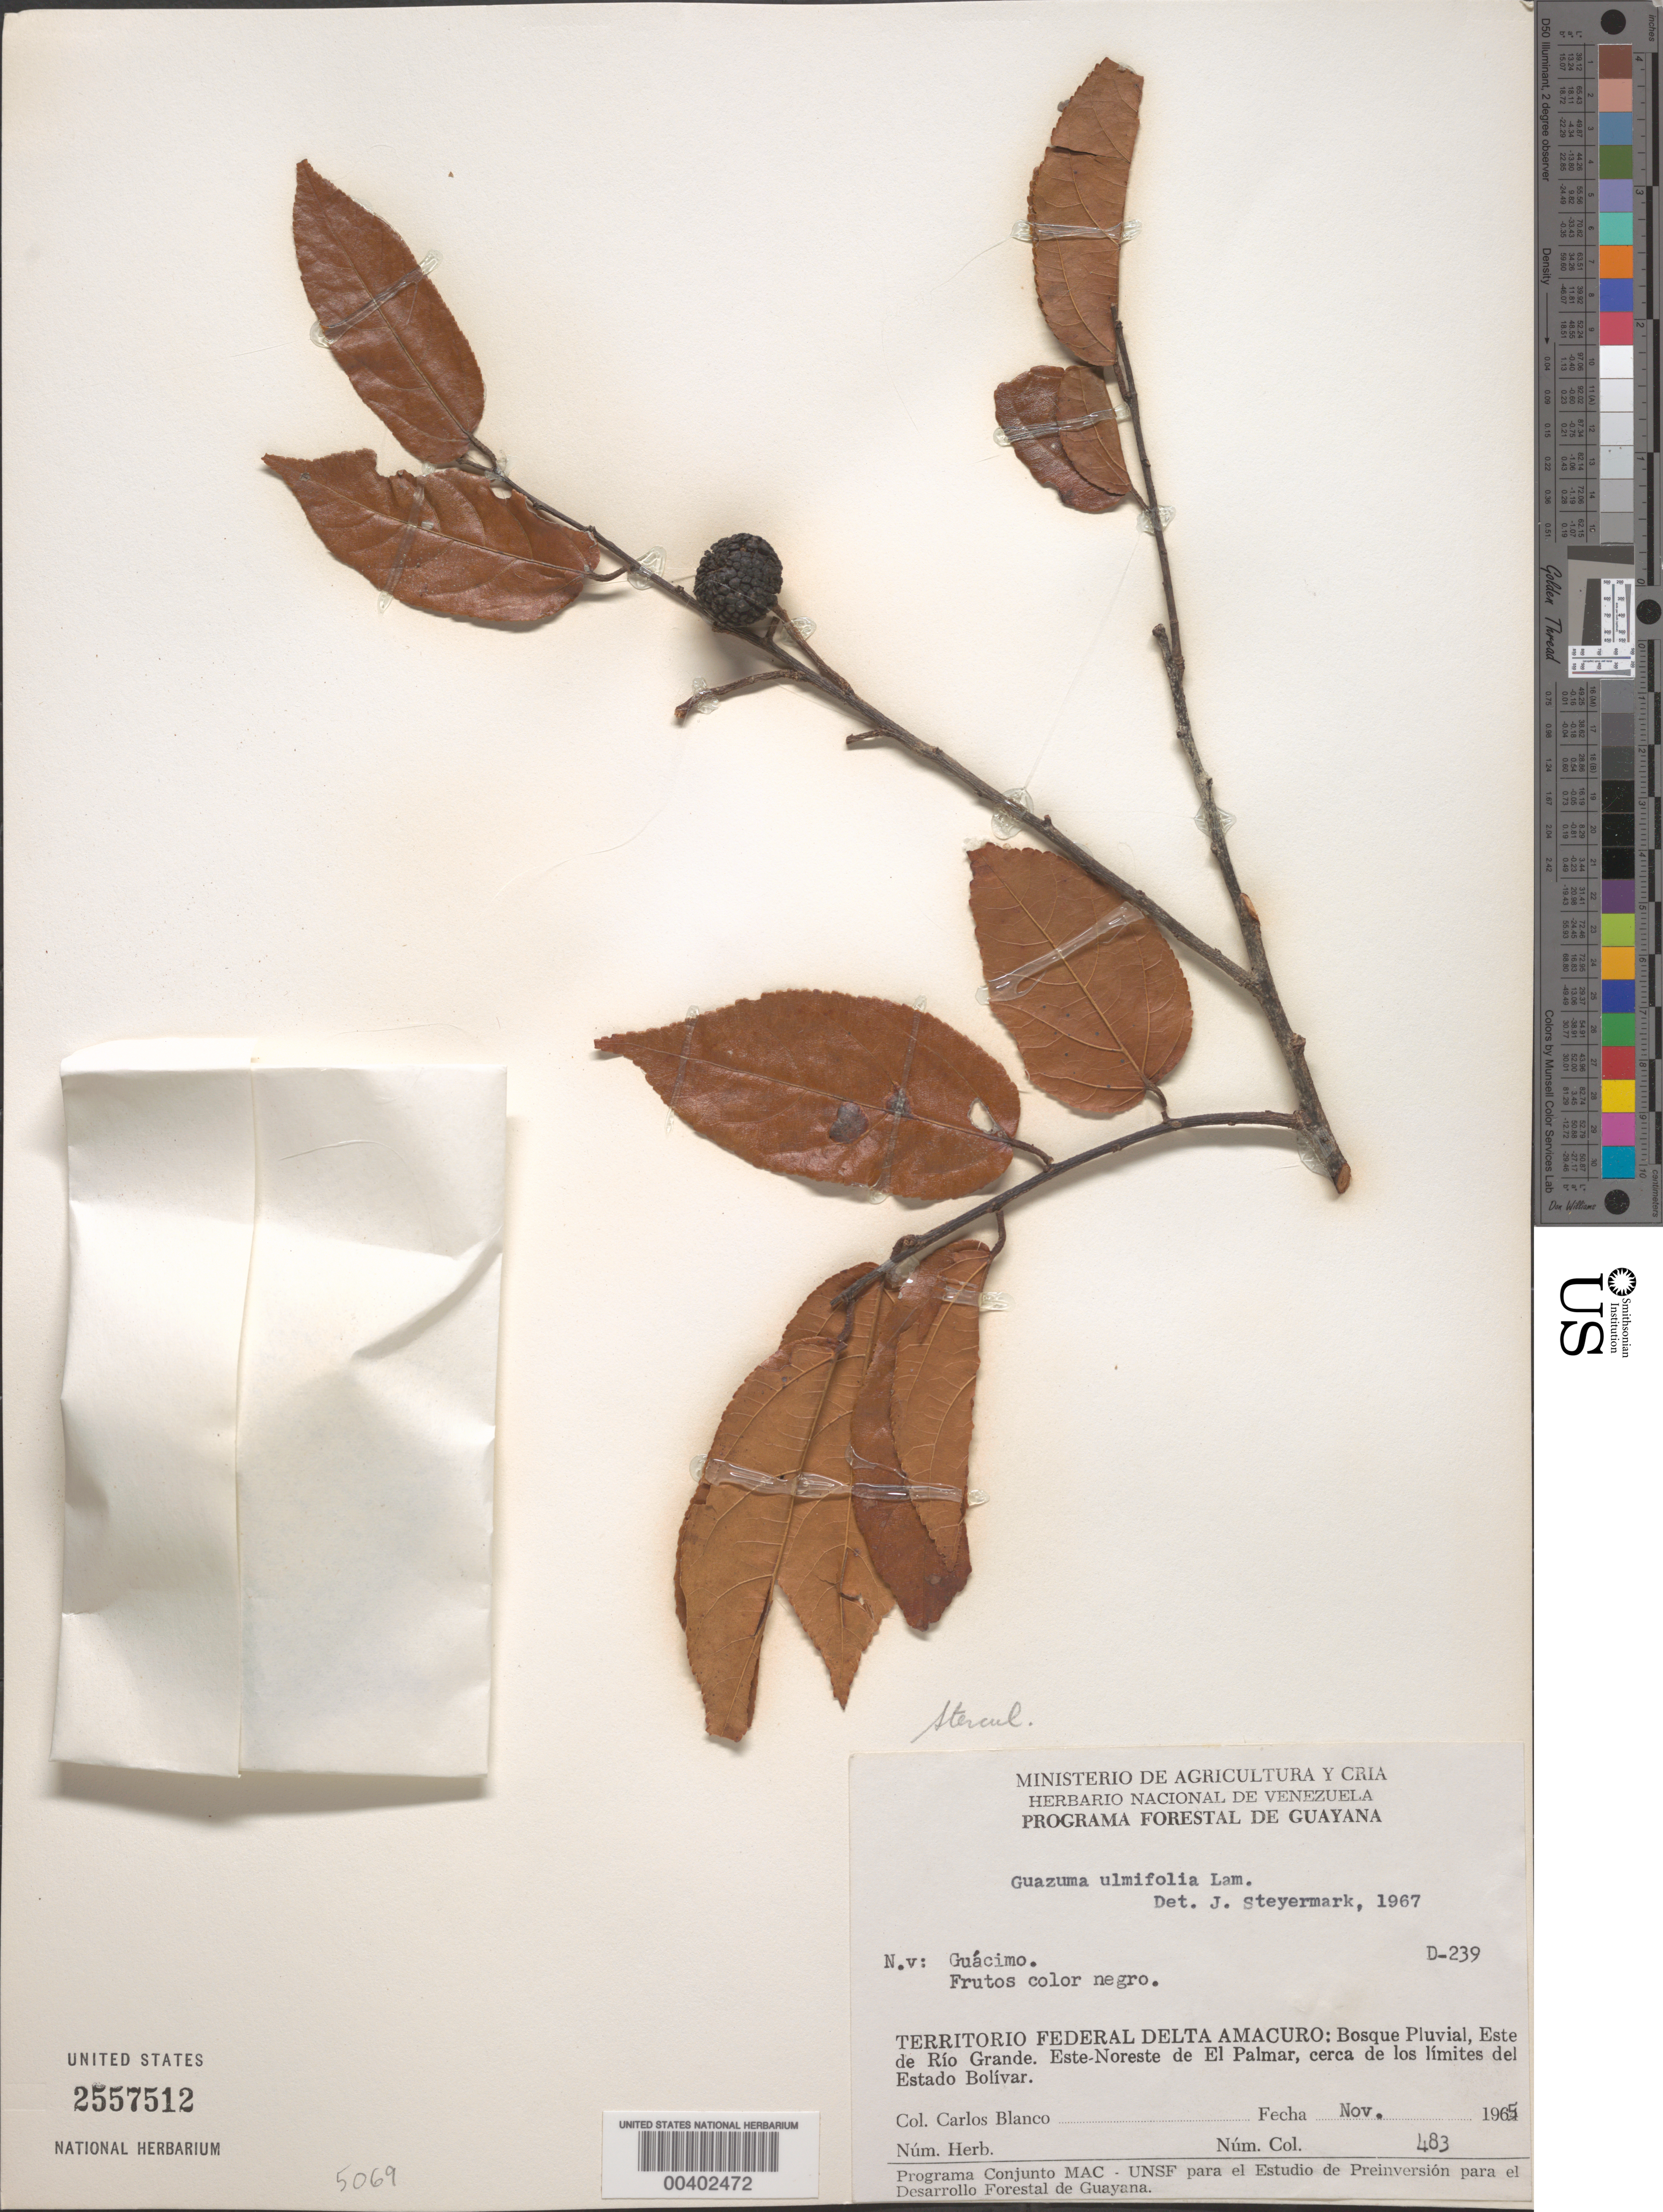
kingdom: Plantae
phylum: Tracheophyta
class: Magnoliopsida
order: Malvales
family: Malvaceae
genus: Guazuma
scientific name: Guazuma ulmifolia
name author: Lam.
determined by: Steyermark, Julian A., (VEN)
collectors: C. A. Blanco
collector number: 483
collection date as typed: Nov 1965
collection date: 1965-11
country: Venezuela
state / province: Delta Amacuro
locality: E de Río Grande. ENE de El Palmar, cerca de los límites del Estado Bolívar.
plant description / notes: Common name: Guácimo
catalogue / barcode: US 2557512